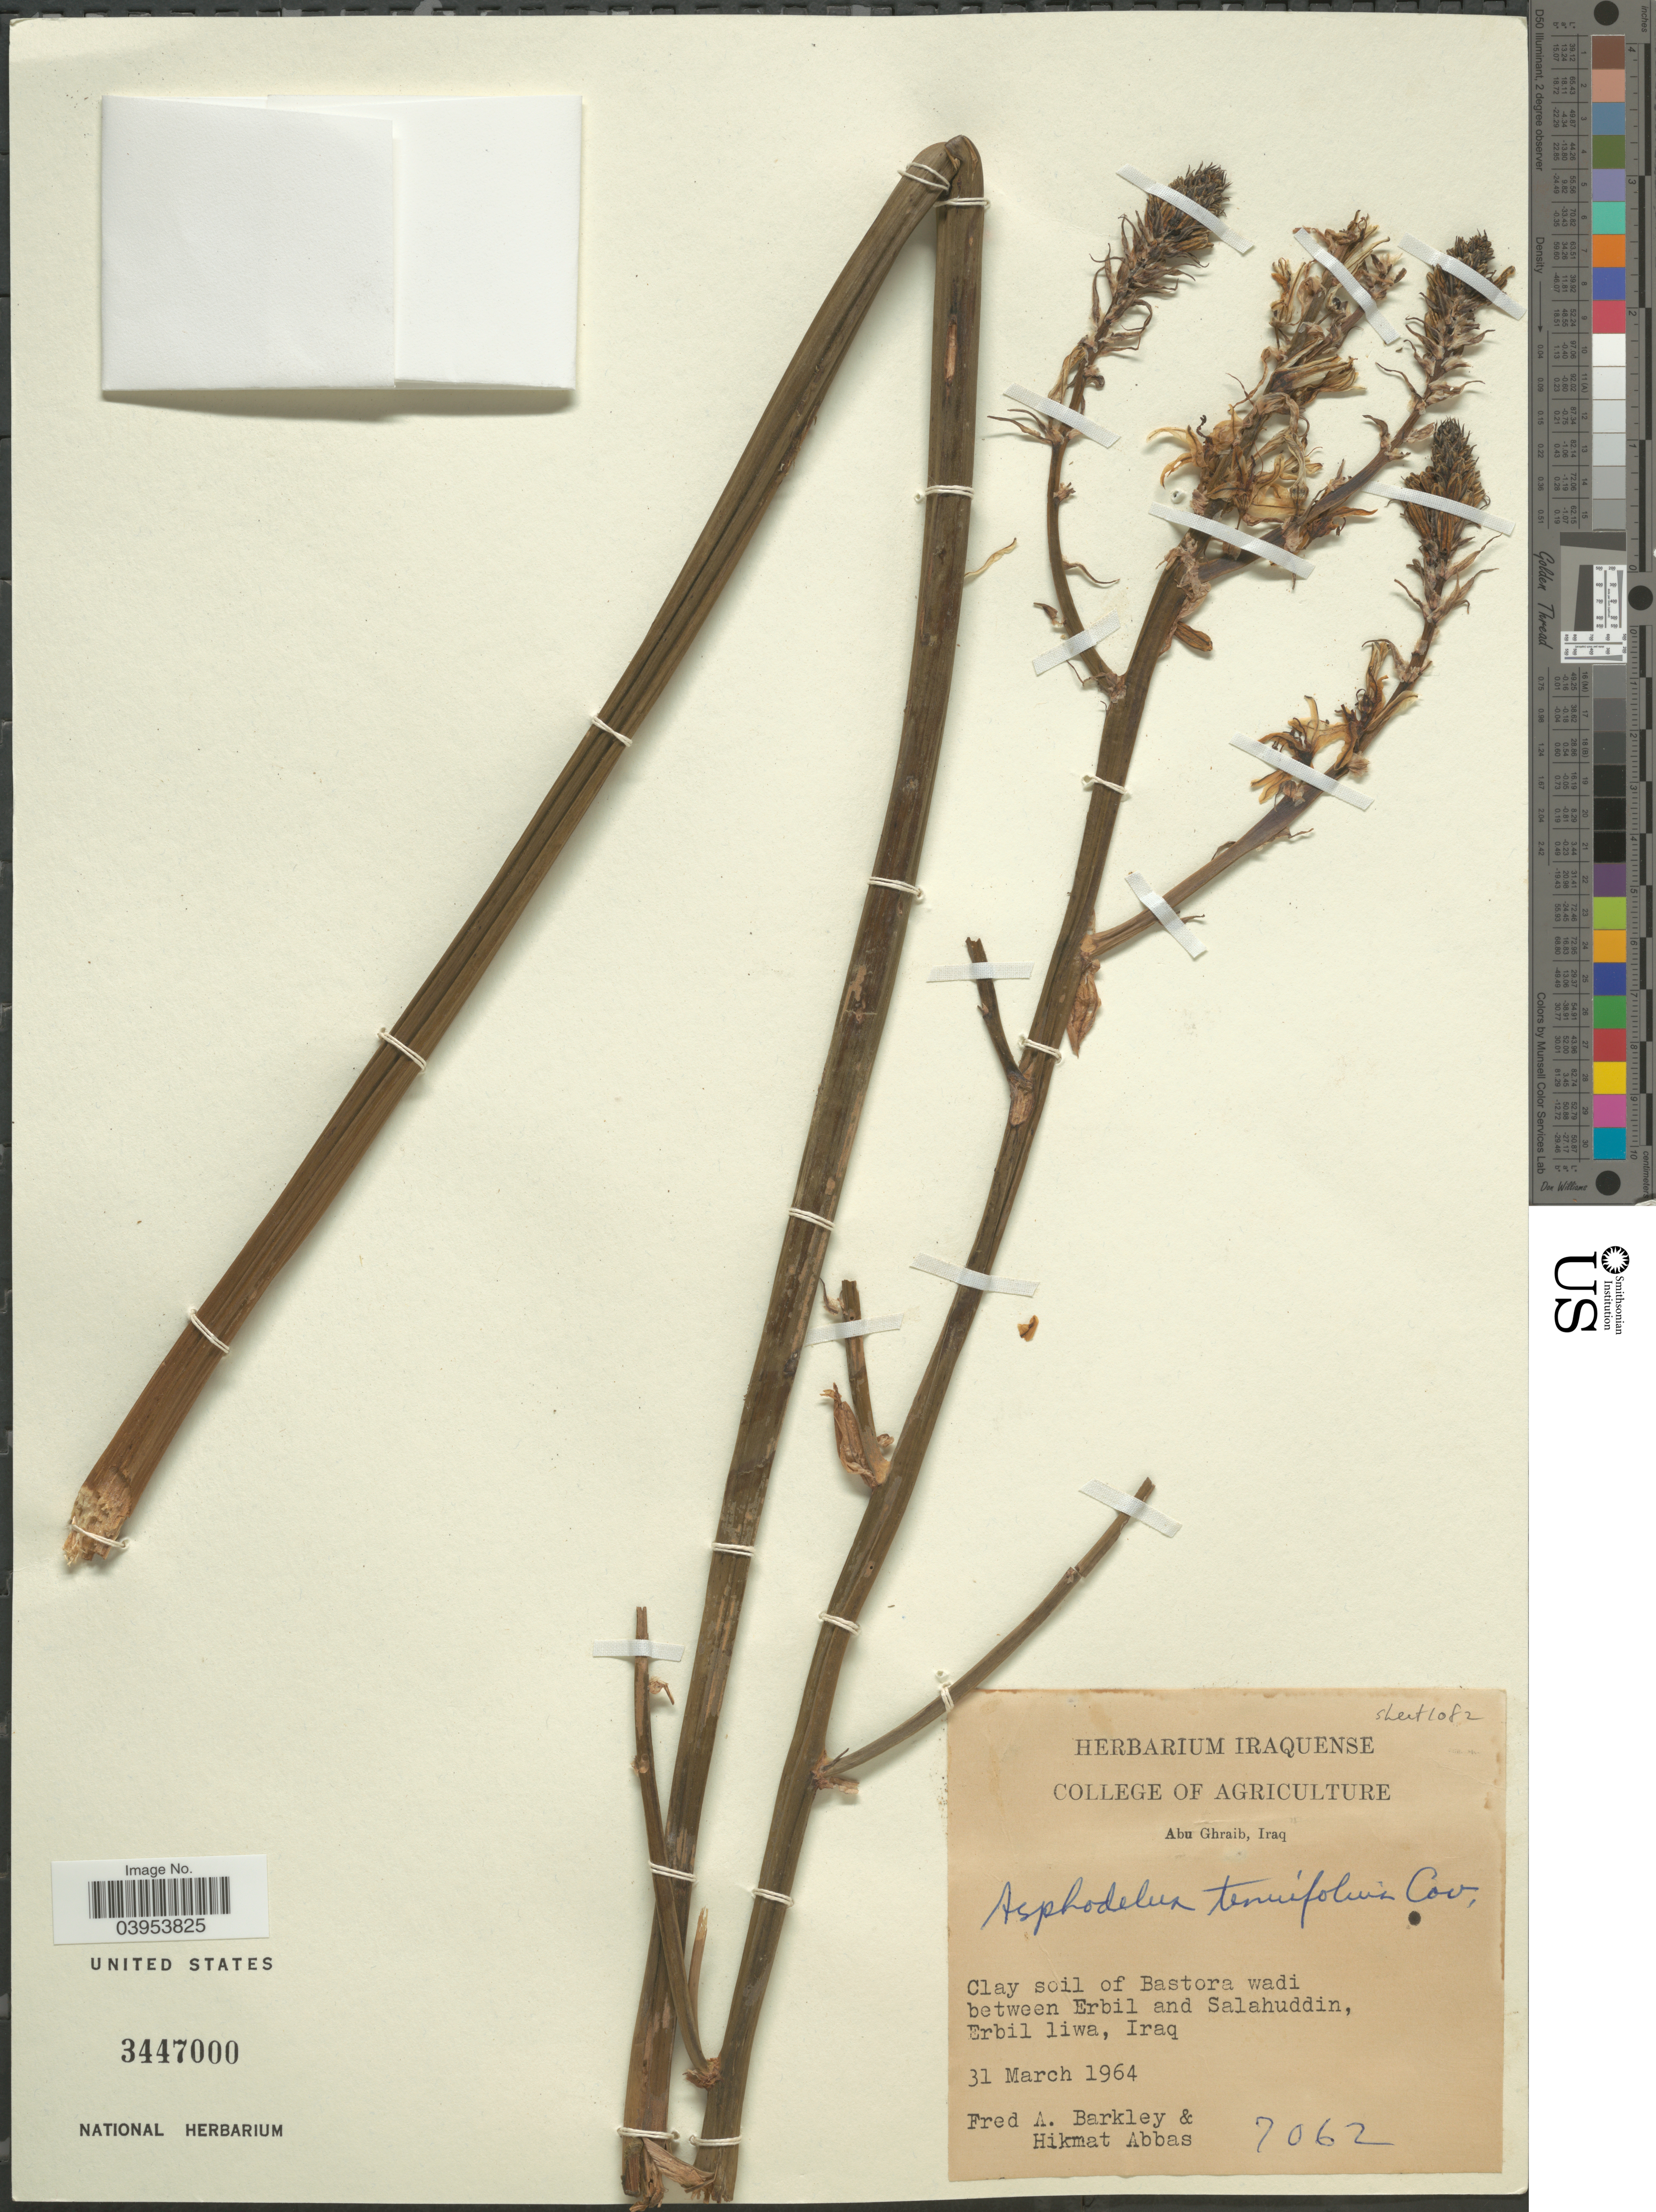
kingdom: Plantae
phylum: Tracheophyta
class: Liliopsida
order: Asparagales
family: Asphodelaceae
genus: Asphodelus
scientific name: Asphodelus tenuifolius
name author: Cav.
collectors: F. A. Barkley & H. Abbas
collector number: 7062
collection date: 1964-03-31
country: Iraq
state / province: Arbīl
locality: Clay soil of Bastota wadi between Erbil and Salahuddin, Erbil liwa.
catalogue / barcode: US 3447000